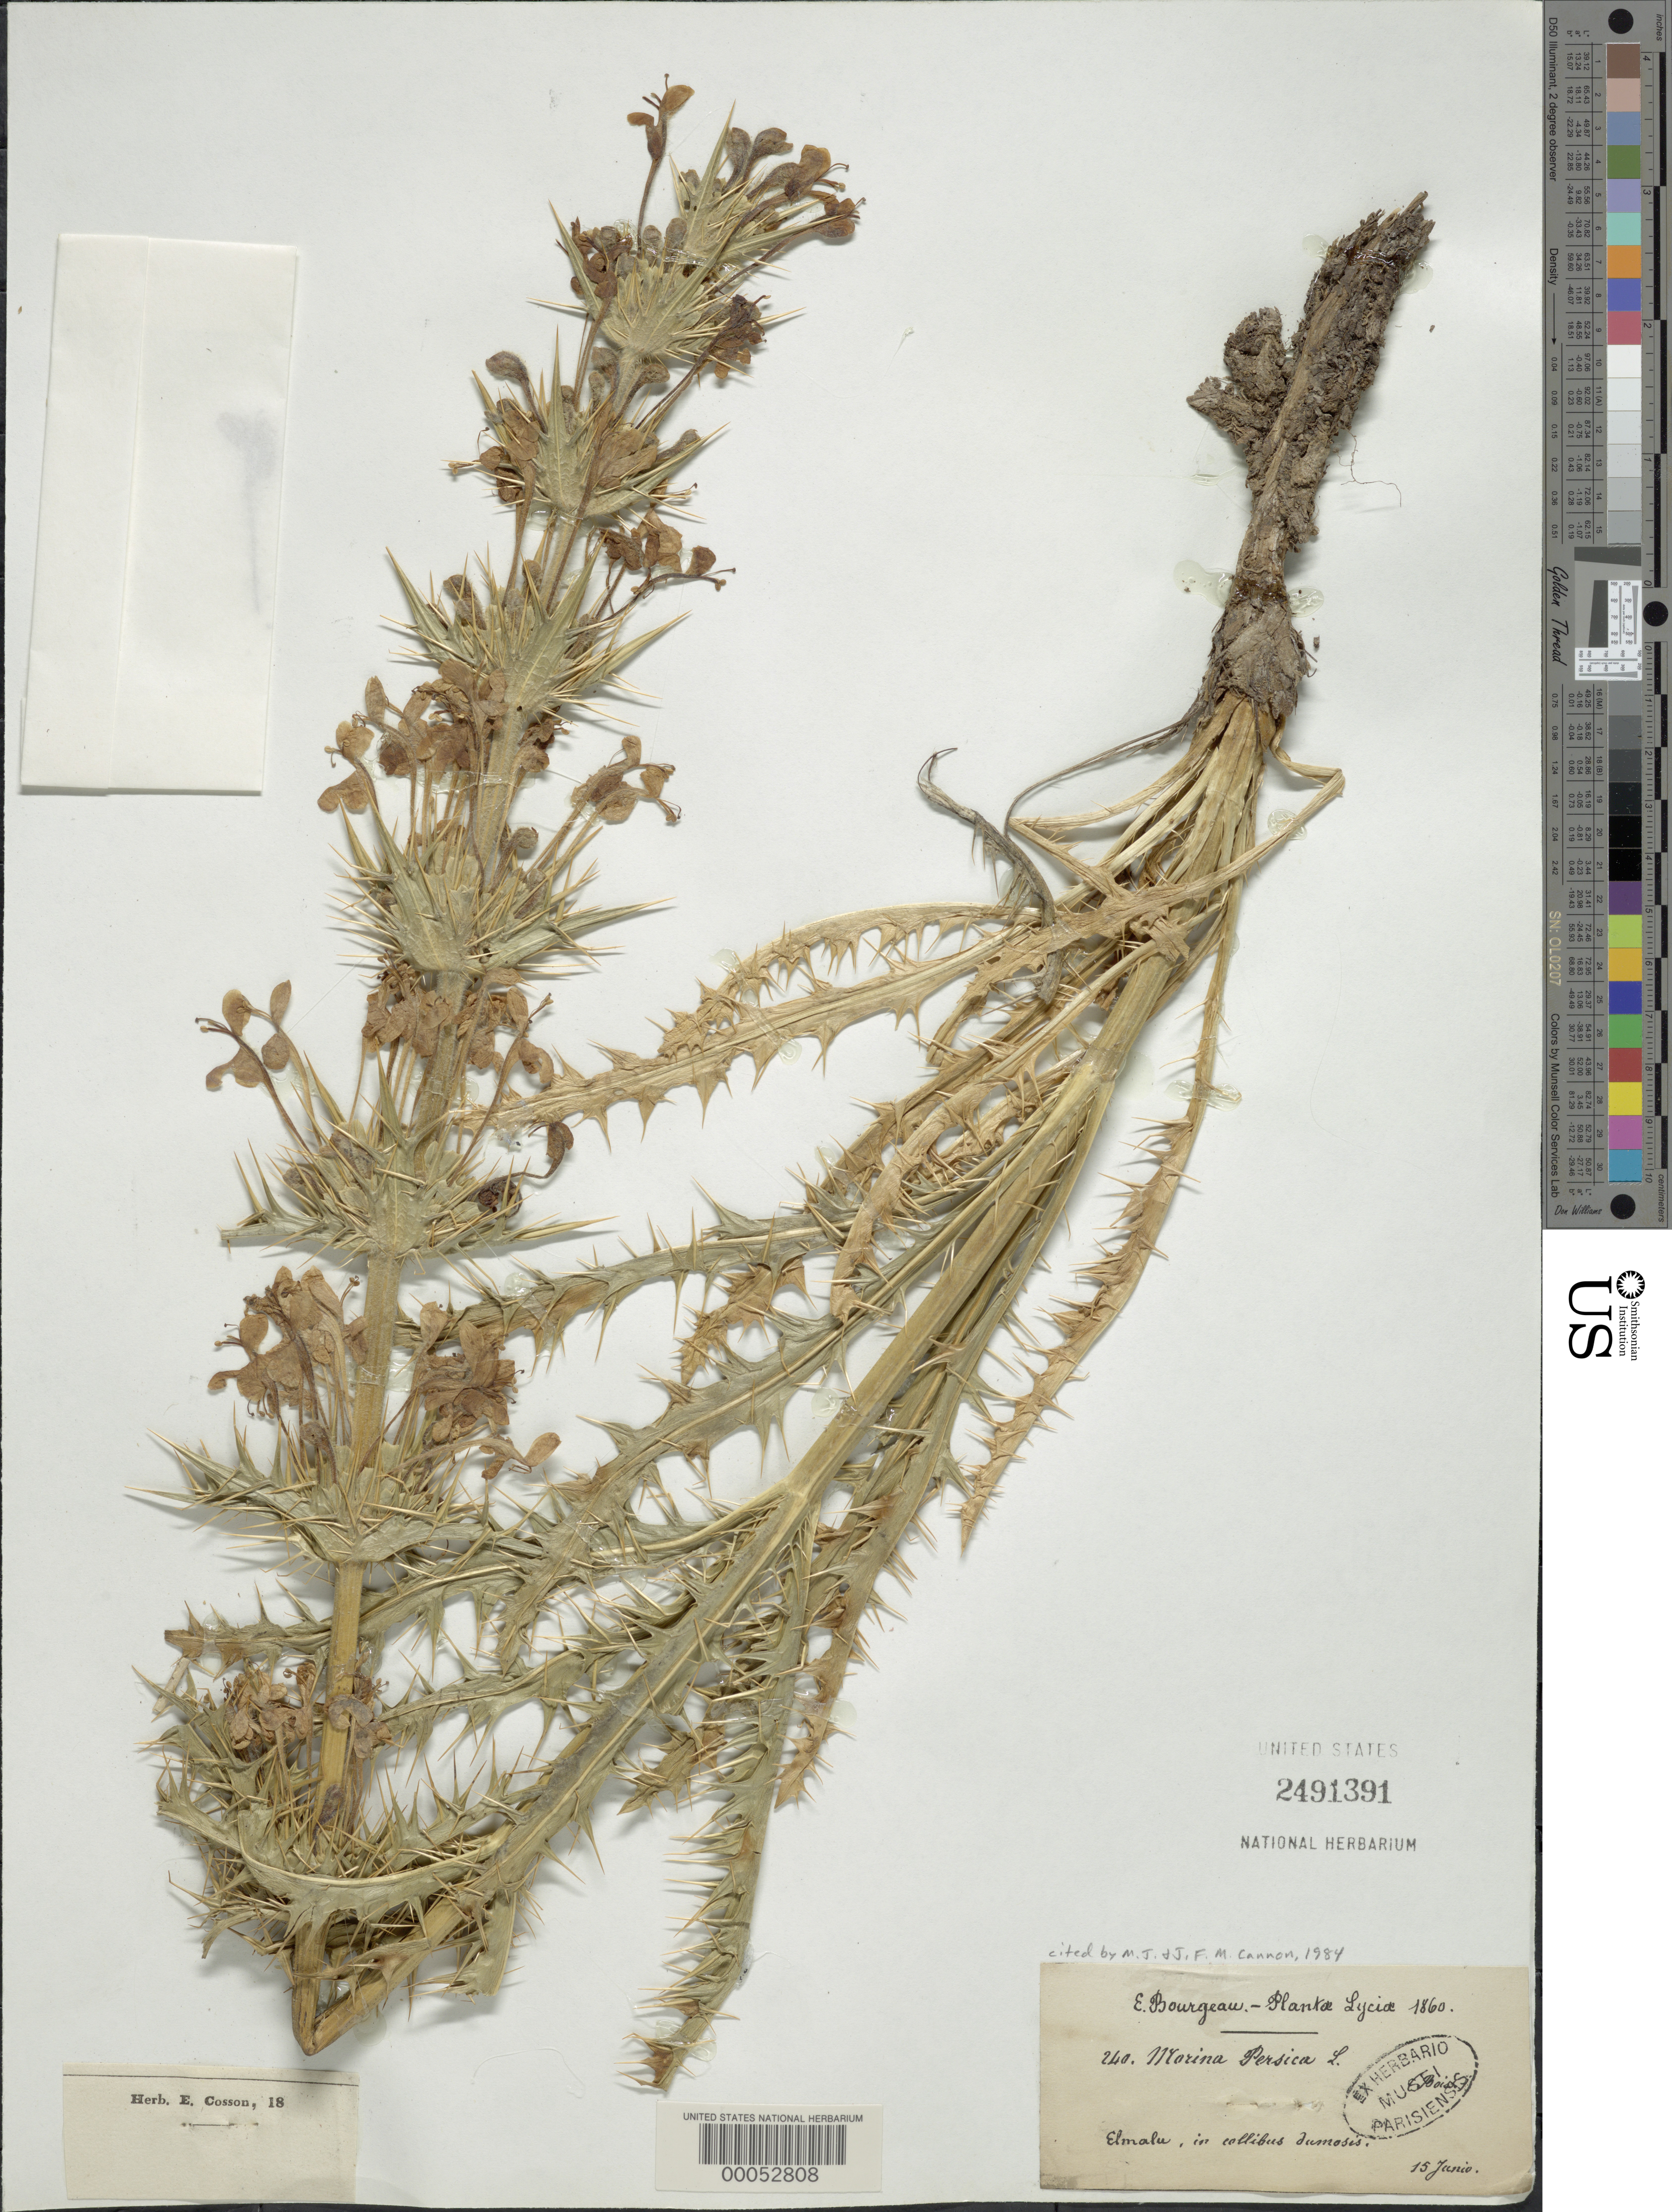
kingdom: Plantae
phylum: Tracheophyta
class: Magnoliopsida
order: Dipsacales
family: Caprifoliaceae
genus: Morina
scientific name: Morina persica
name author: L.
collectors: E. Bourgeau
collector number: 240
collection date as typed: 15 Jun 1860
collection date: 1860-06-15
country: Turkey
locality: Lyciae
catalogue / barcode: US 2491391